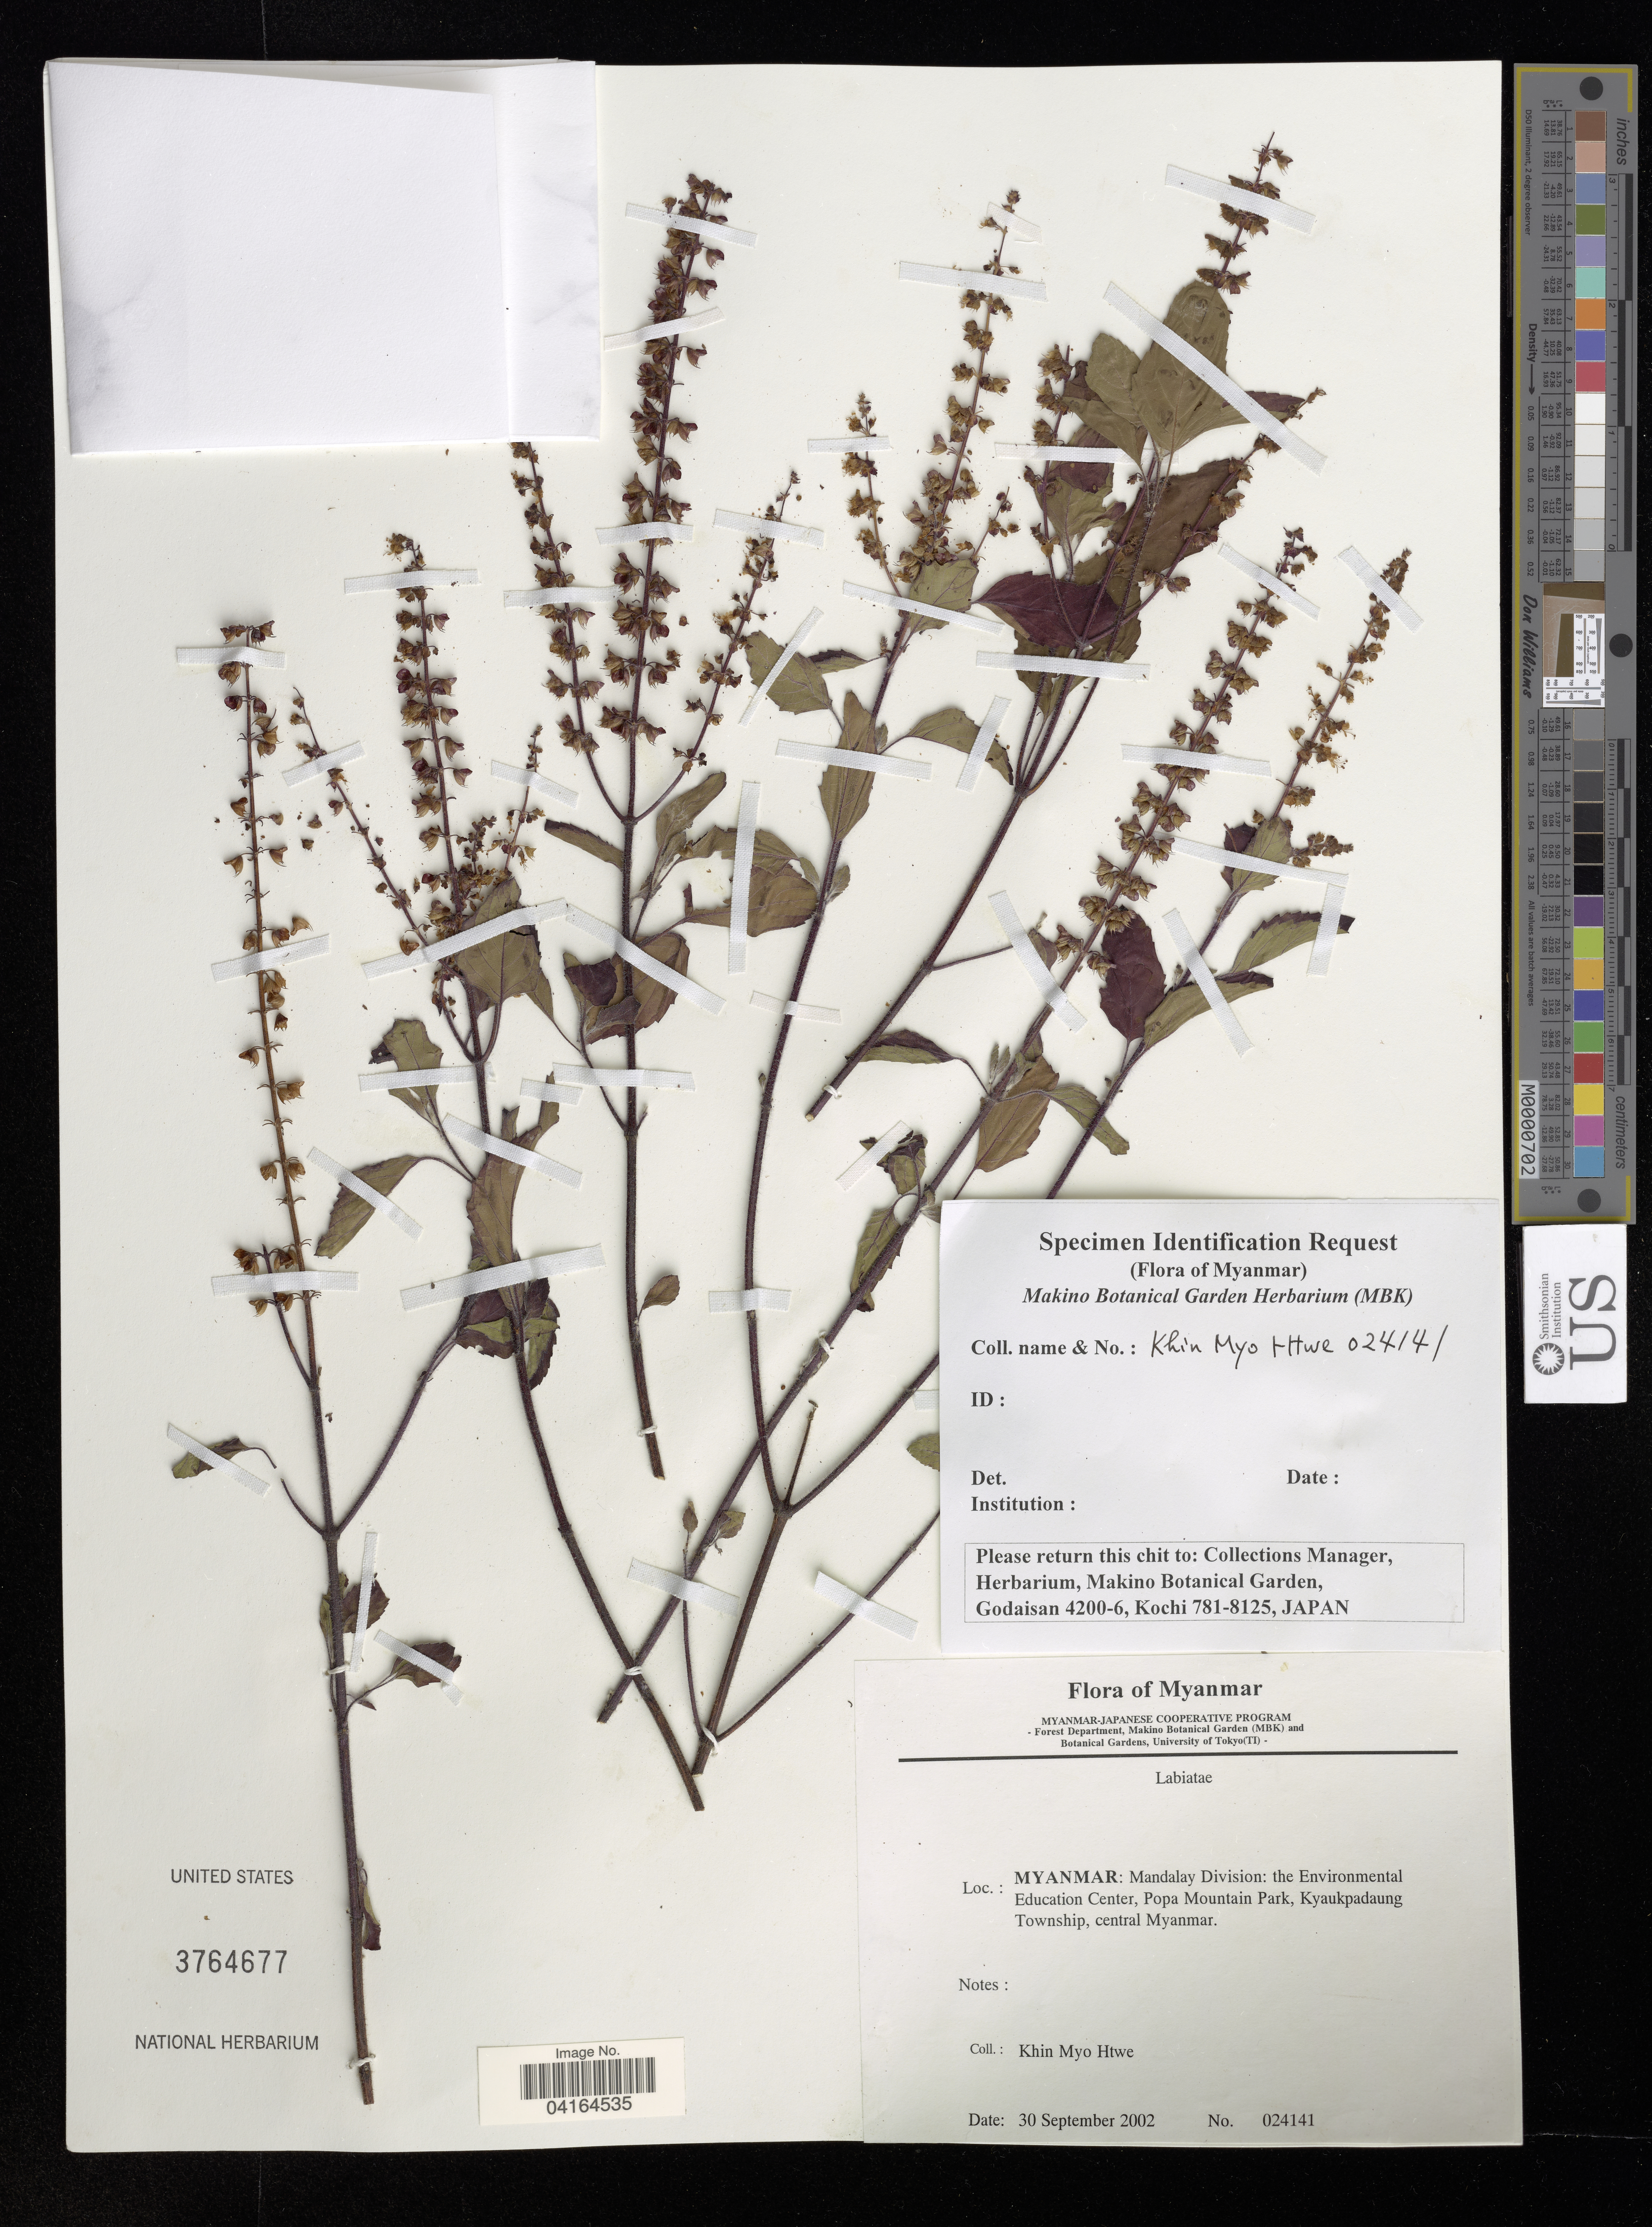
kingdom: Plantae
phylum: Tracheophyta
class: Polypodiopsida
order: Polypodiales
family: Woodsiaceae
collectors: K. Htwe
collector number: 024141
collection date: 2002-09-30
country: Myanmar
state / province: Mandalay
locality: Mandalay Division: the Environmental Education Center, Popa Mountain Park, Kyaukpadaung Township, central Myanmar.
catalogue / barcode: US 3764677